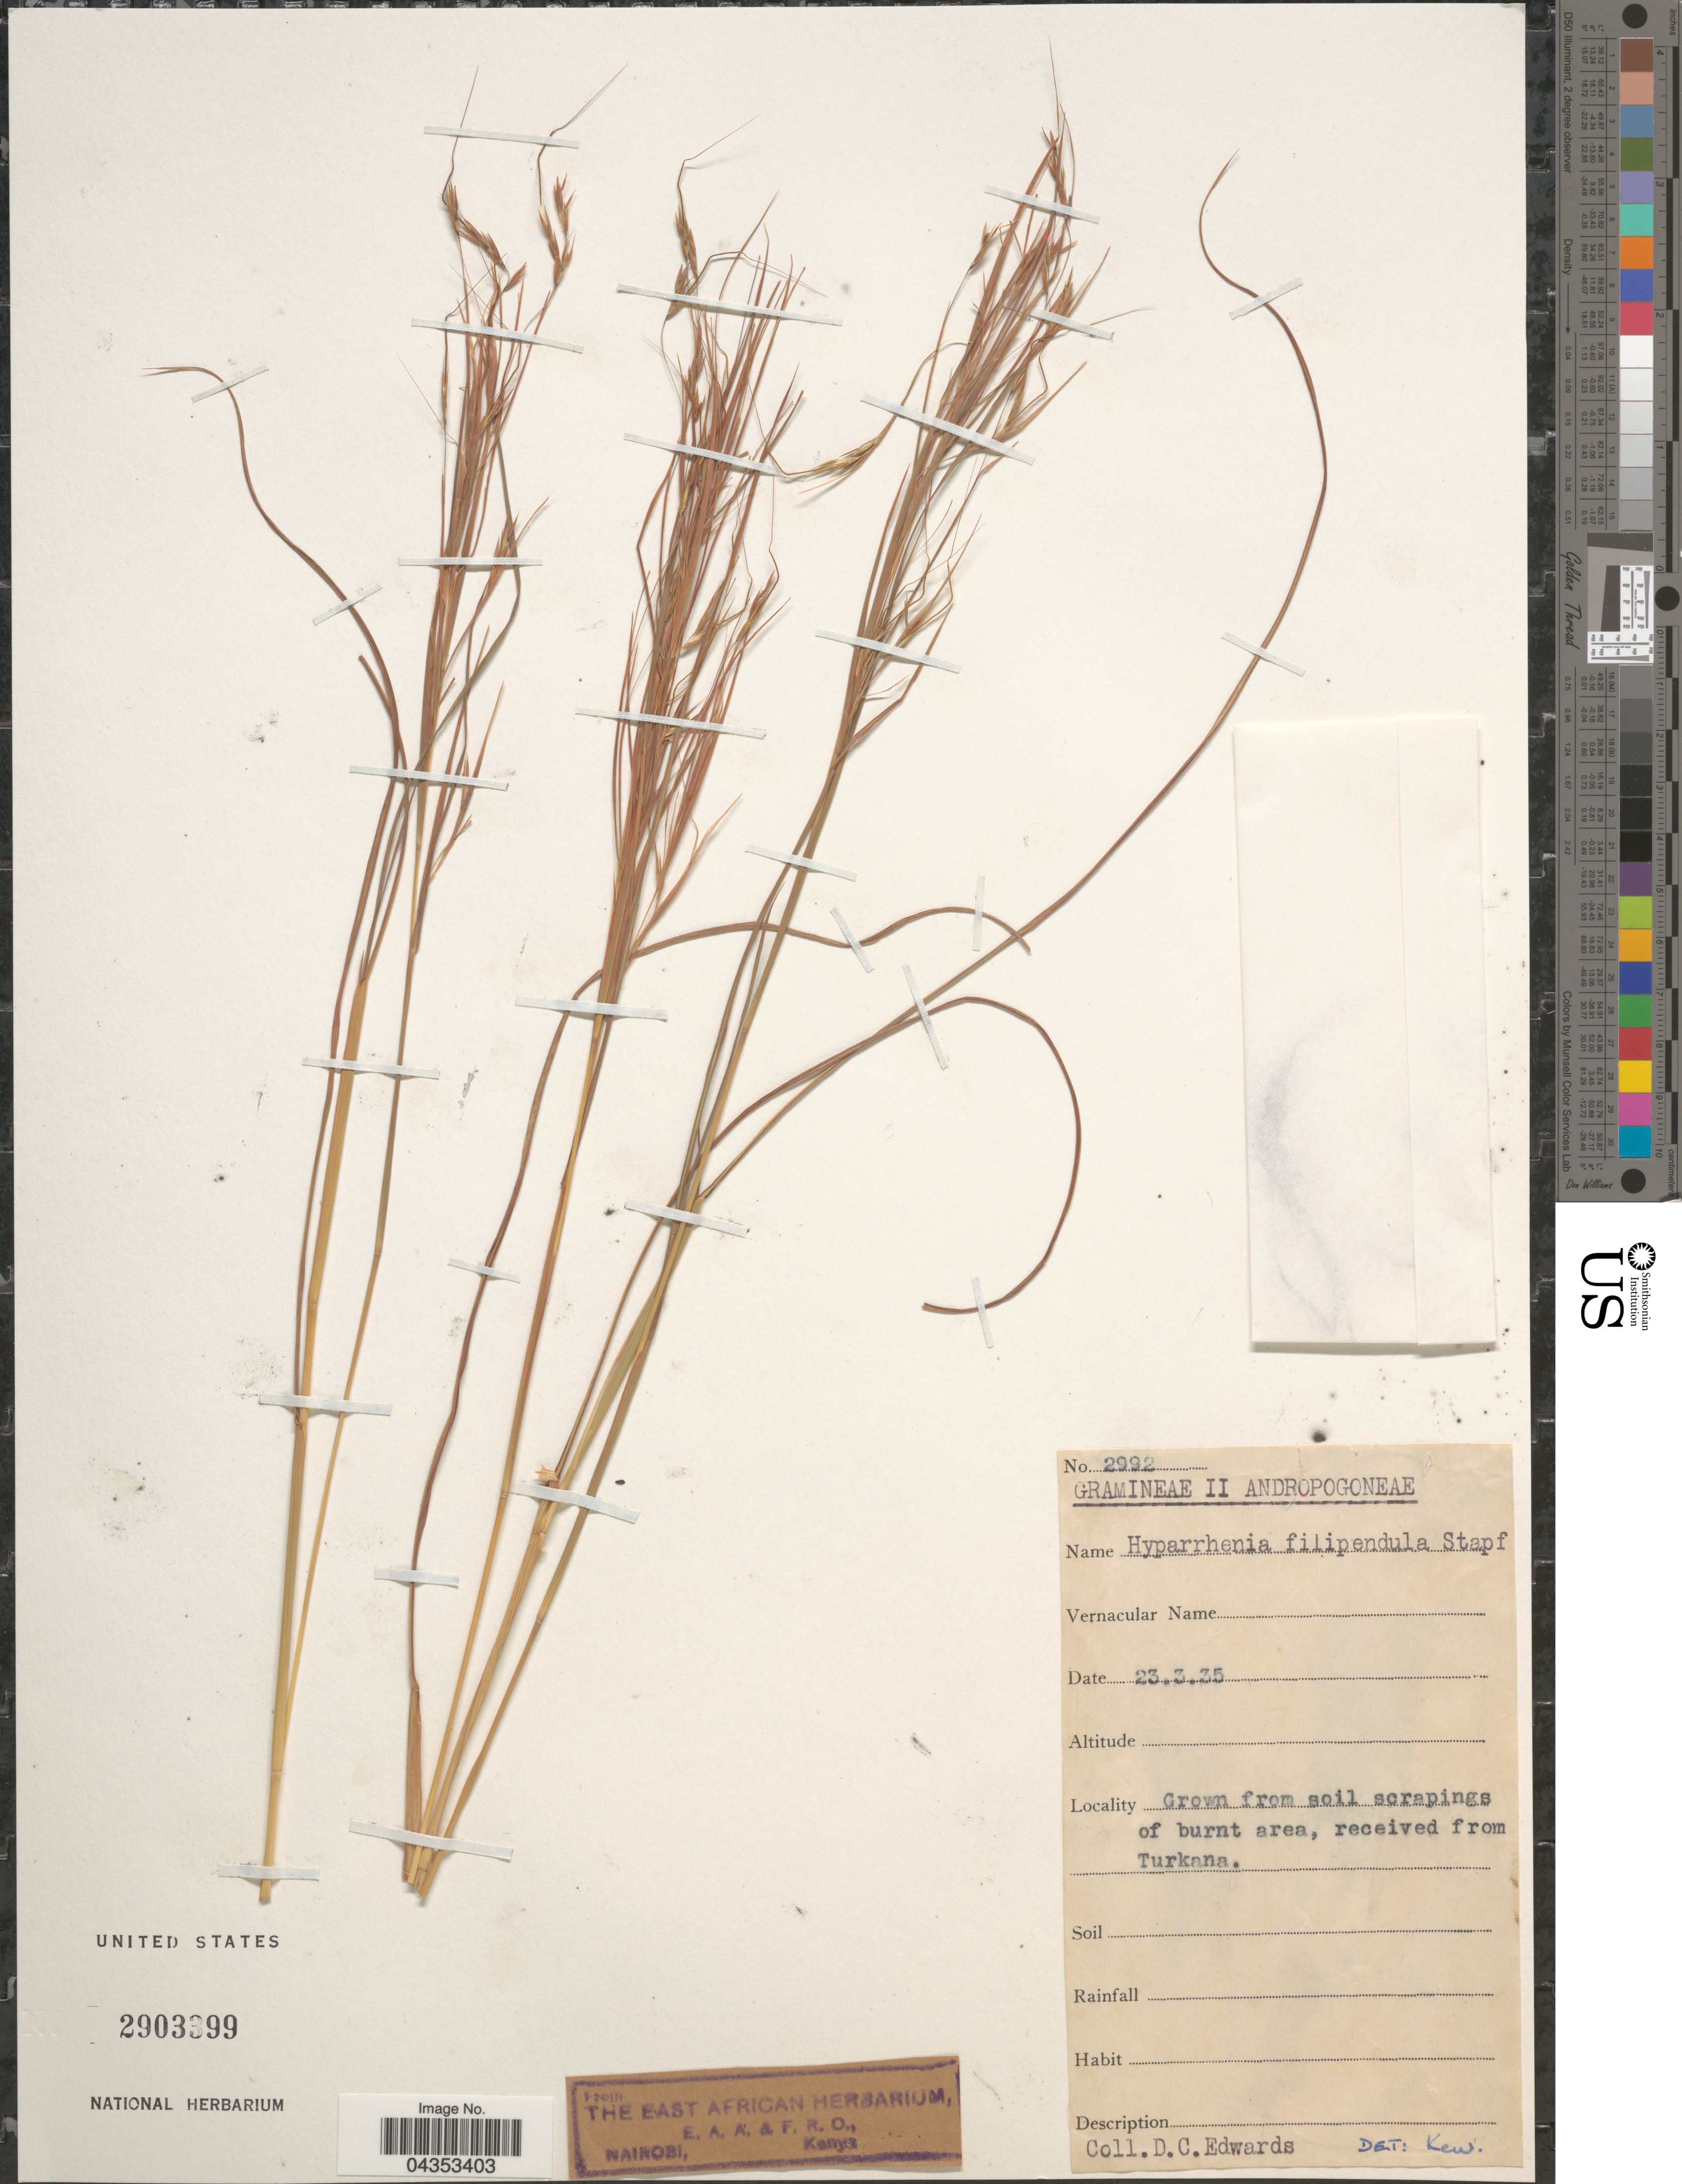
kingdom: Plantae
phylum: Tracheophyta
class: Liliopsida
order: Poales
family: Poaceae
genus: Hyparrhenia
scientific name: Hyparrhenia filipendula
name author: (Hochr.) Stapf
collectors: D. Edwards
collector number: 2992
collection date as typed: Transcribed d/m/y: 23/3/35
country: Kenya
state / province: Turkana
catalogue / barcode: US 2903399